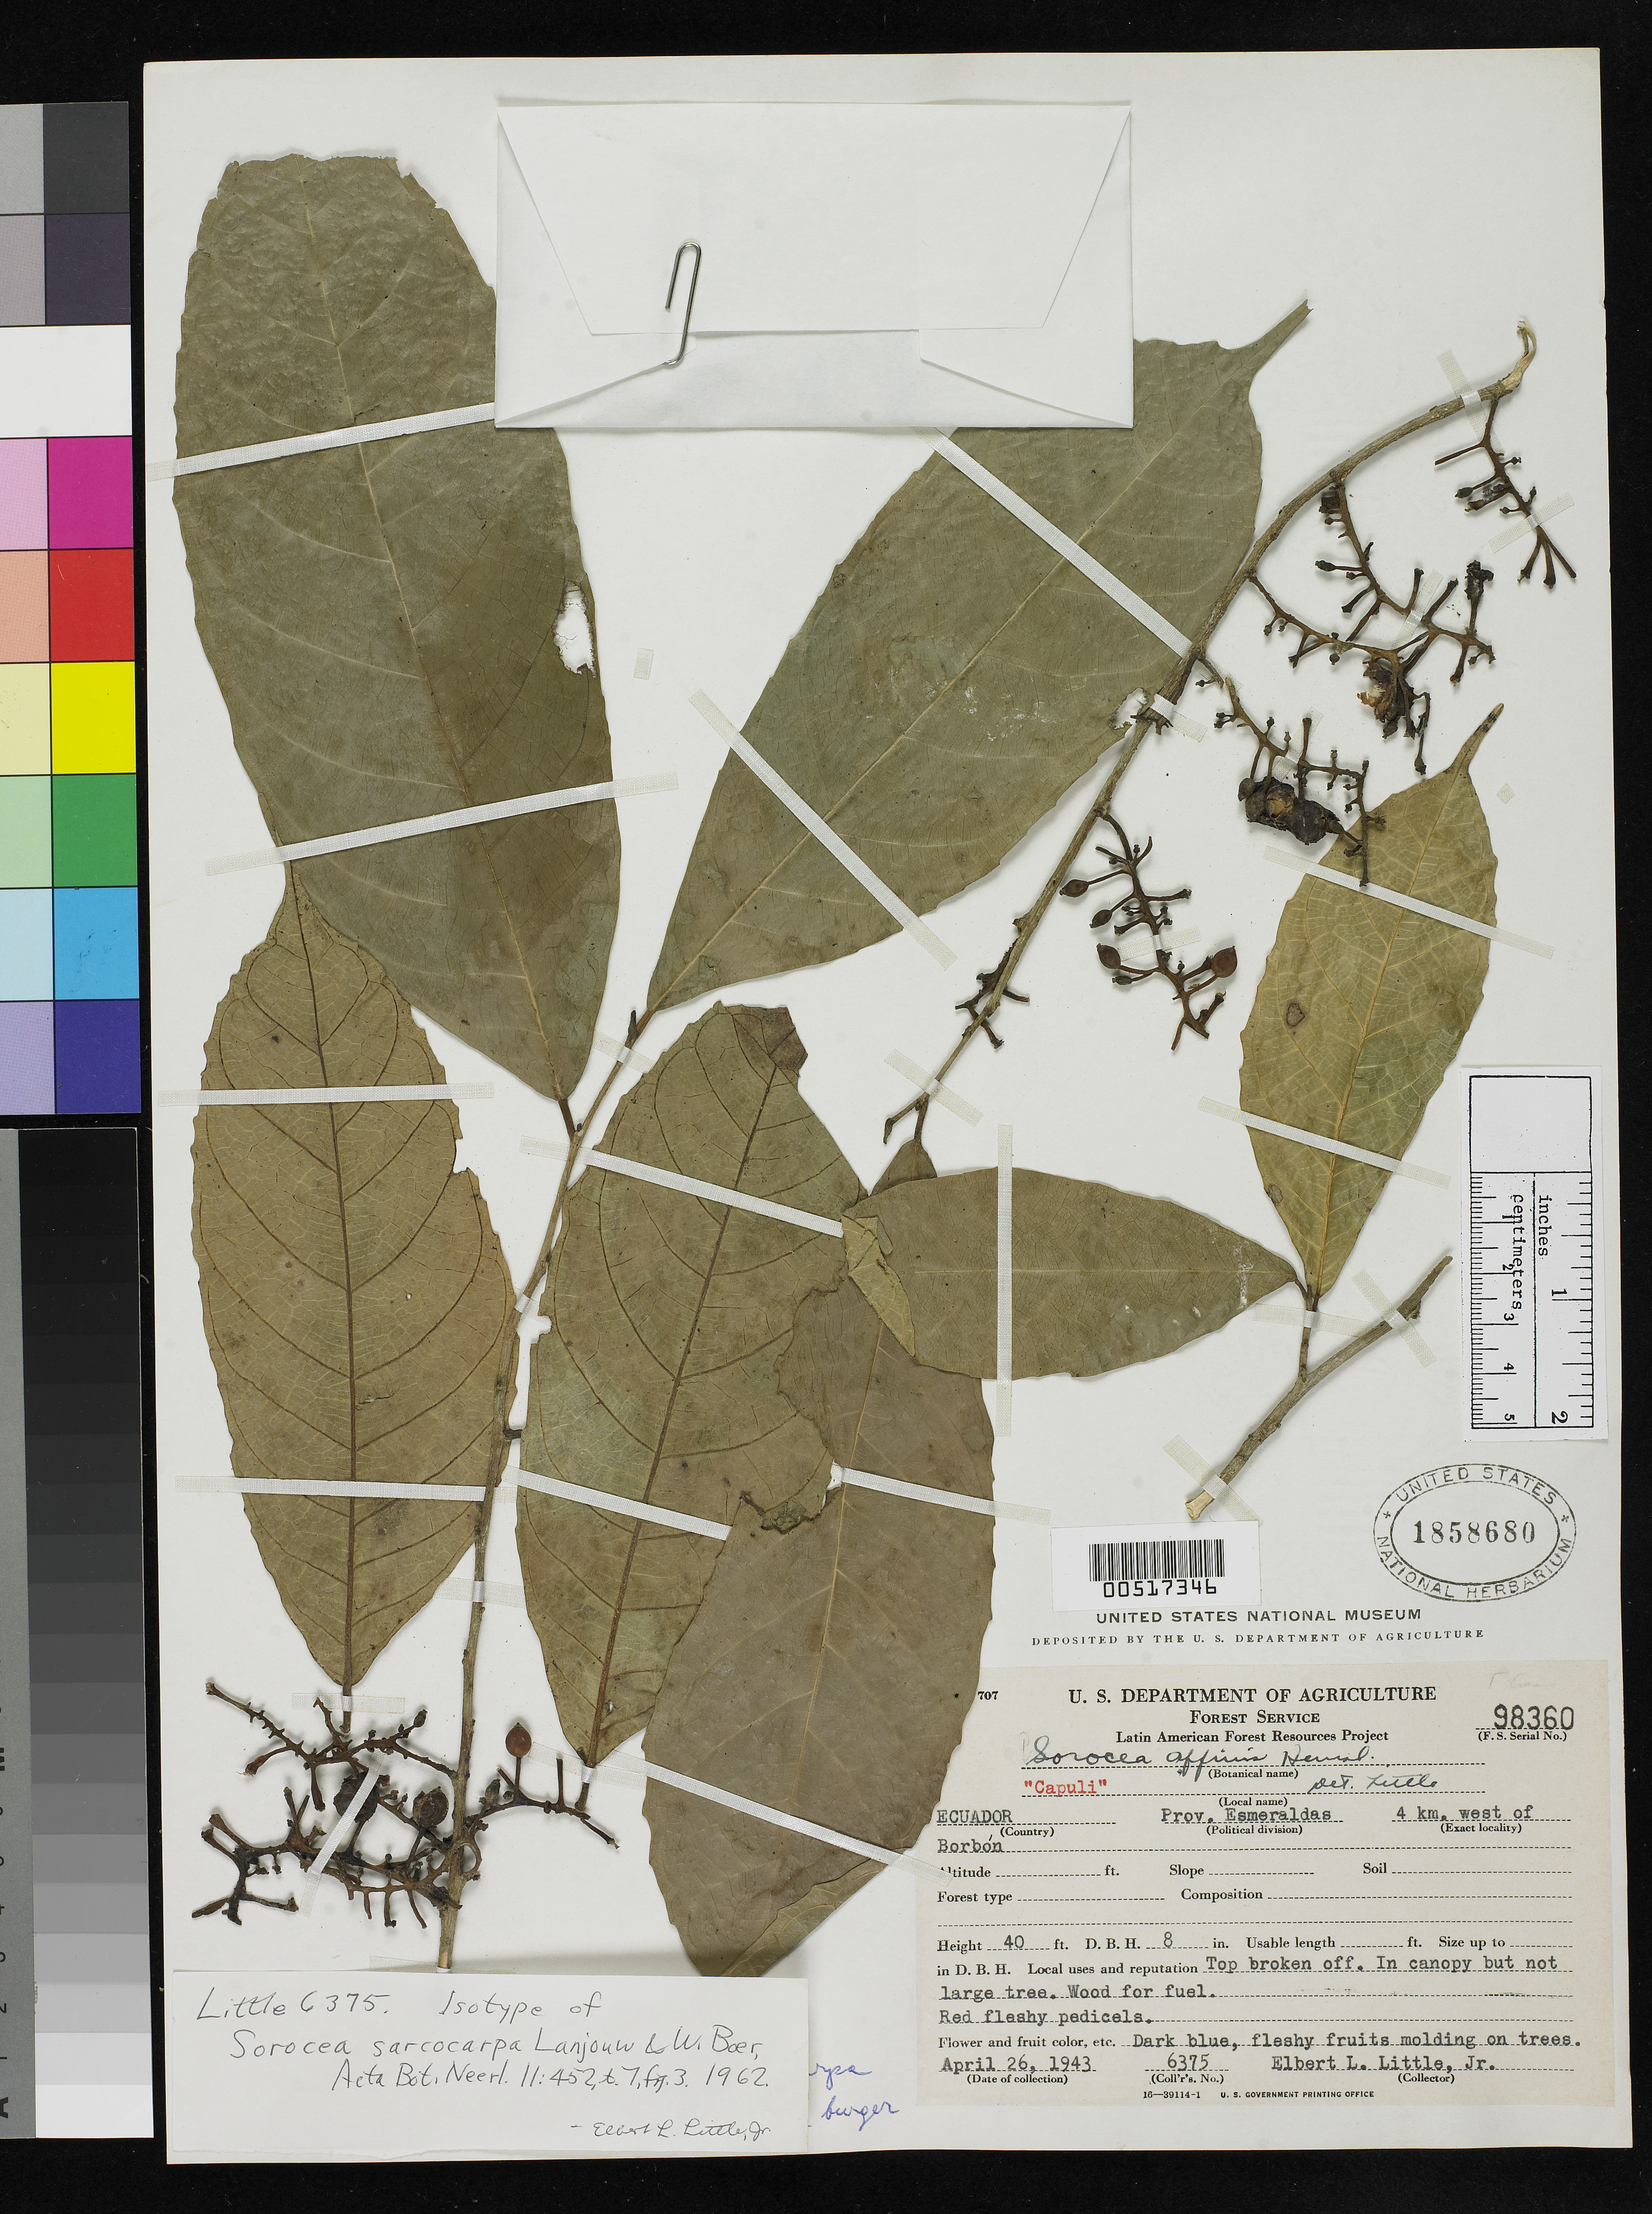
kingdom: Plantae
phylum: Tracheophyta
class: Magnoliopsida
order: Rosales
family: Moraceae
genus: Sorocea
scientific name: Sorocea sarcocarpa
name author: Lanj. & Wess. Boer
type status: Isotype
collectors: E. L. Little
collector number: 6375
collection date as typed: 26 Apr 1943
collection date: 1943-04-26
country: Ecuador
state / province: Esmeraldas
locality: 4 km W of Borbon.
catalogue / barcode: US 1858680